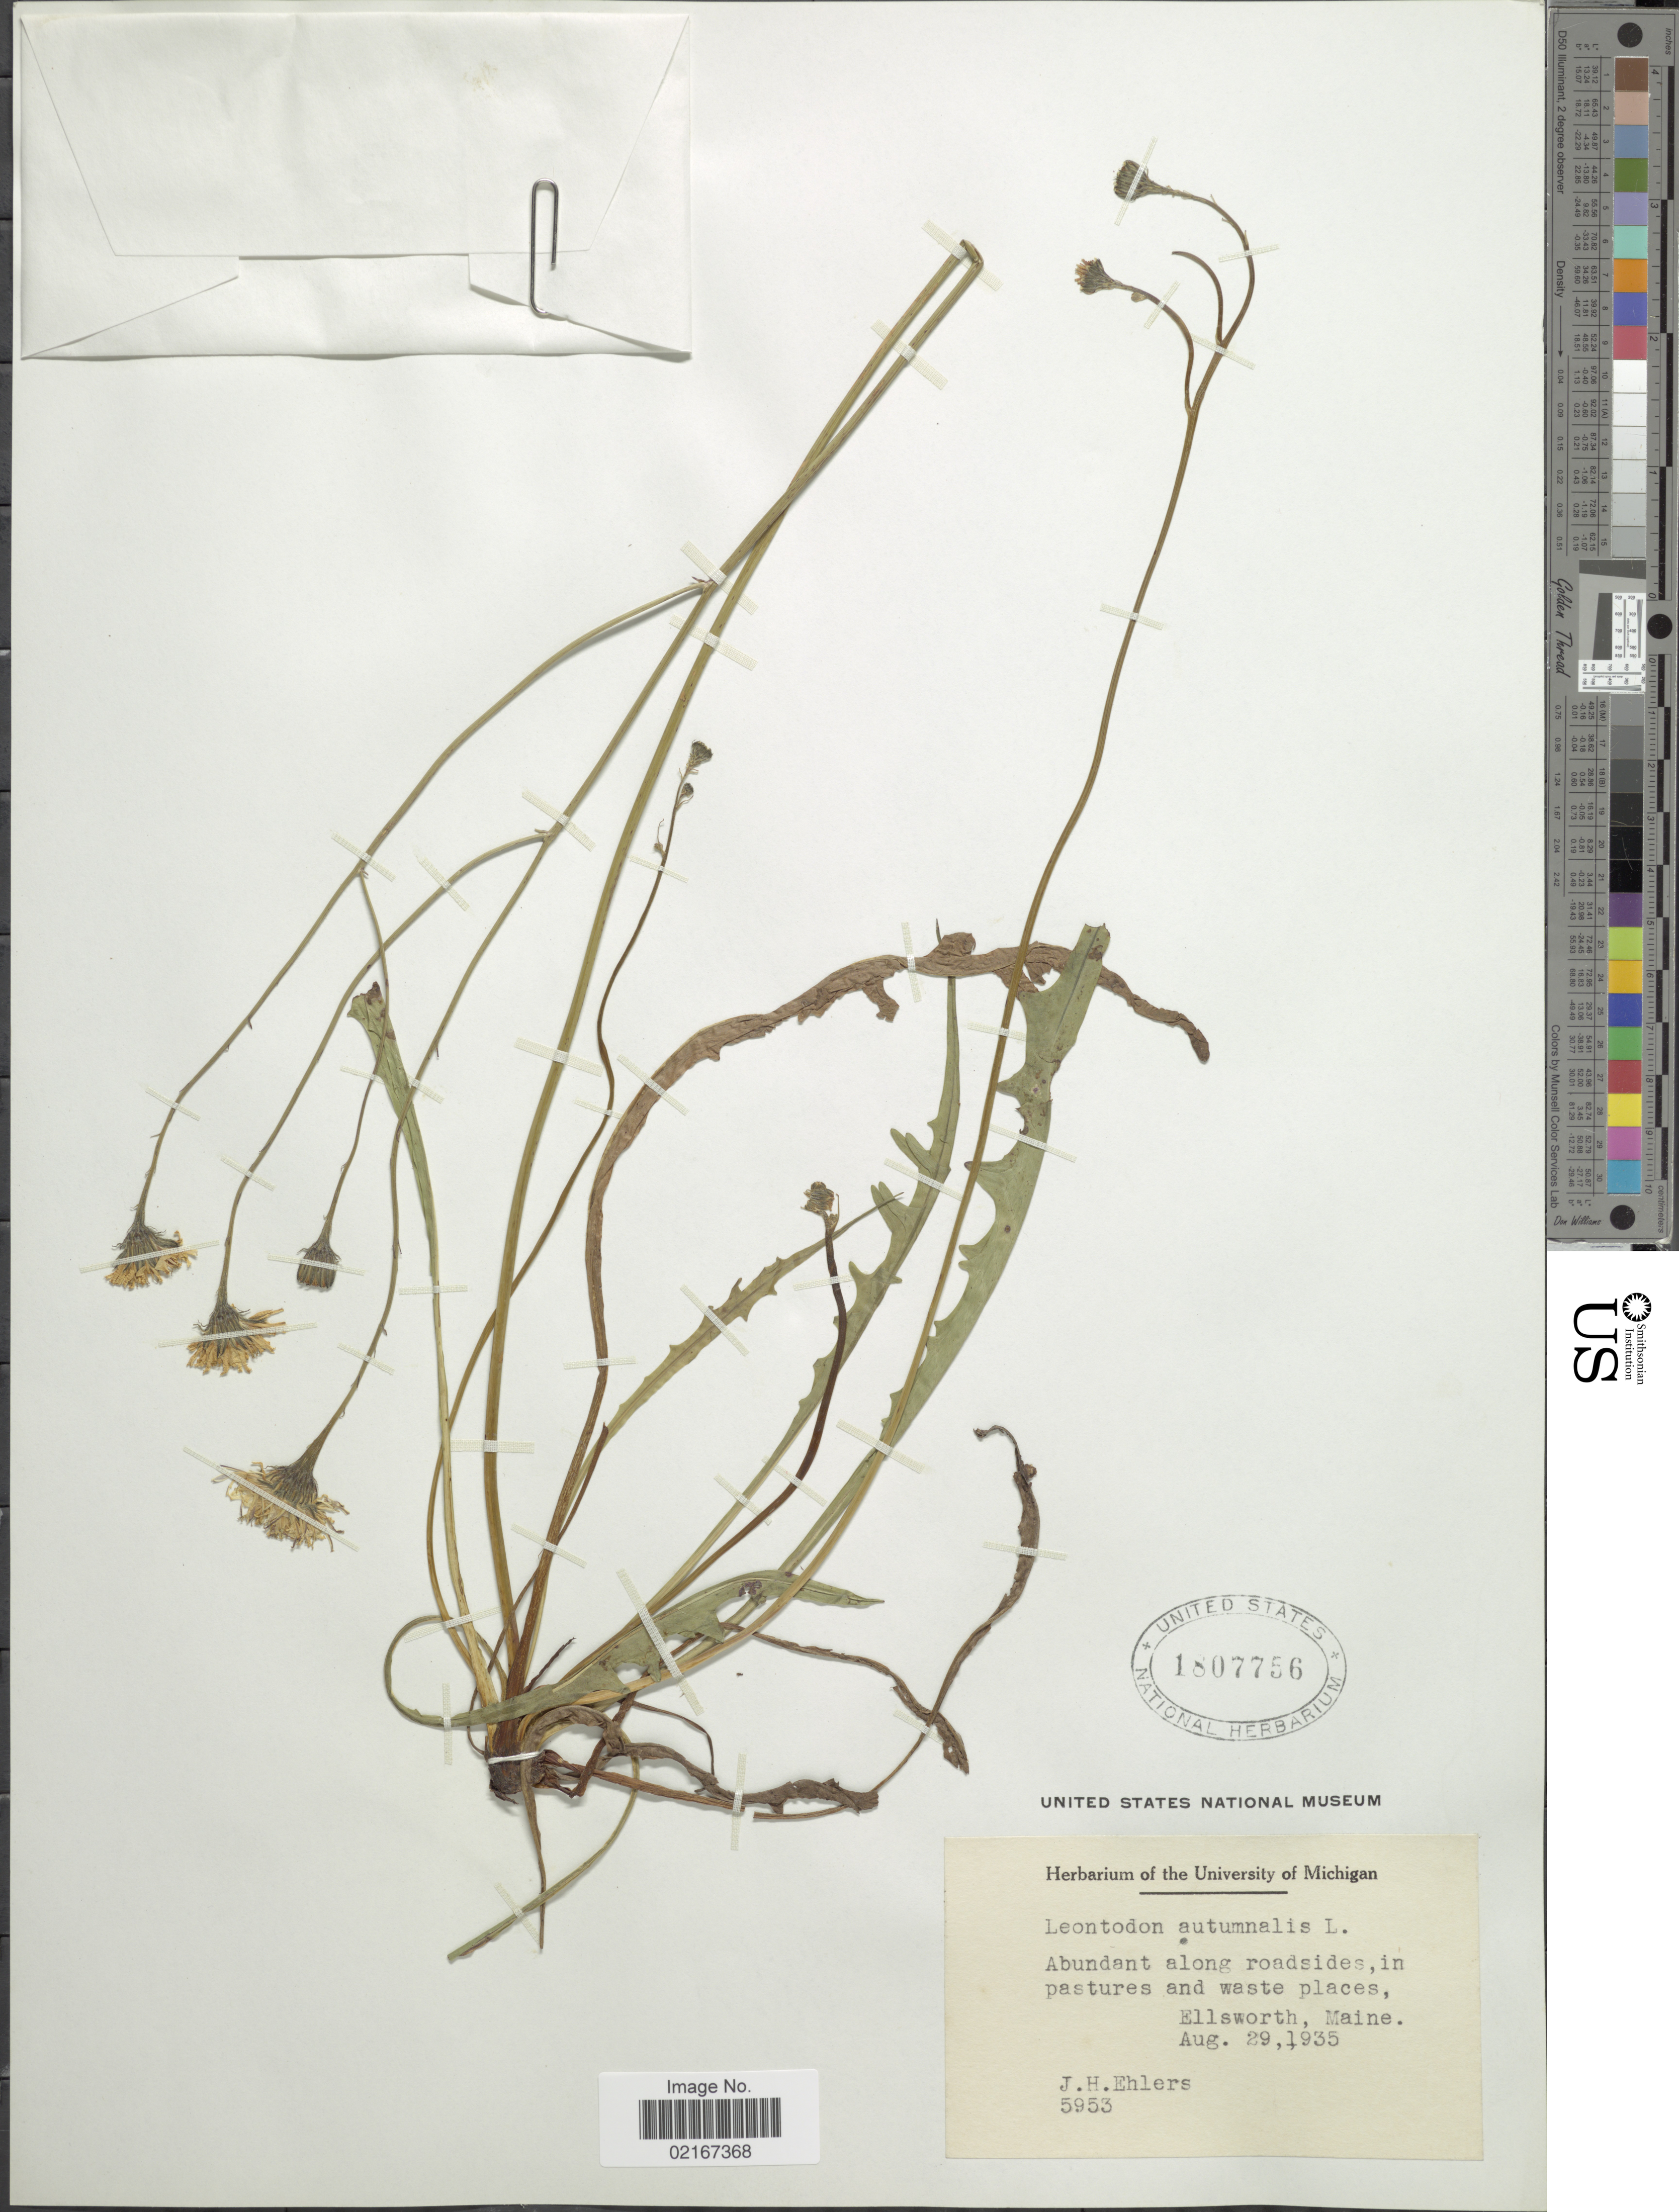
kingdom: Plantae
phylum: Tracheophyta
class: Magnoliopsida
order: Asterales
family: Asteraceae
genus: Scorzoneroides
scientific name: Scorzoneroides autumnalis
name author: (L.) Moench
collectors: J. H. Ehlers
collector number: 5953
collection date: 1935-08-29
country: United States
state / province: Maine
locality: Ellsworth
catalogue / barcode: US 1807756